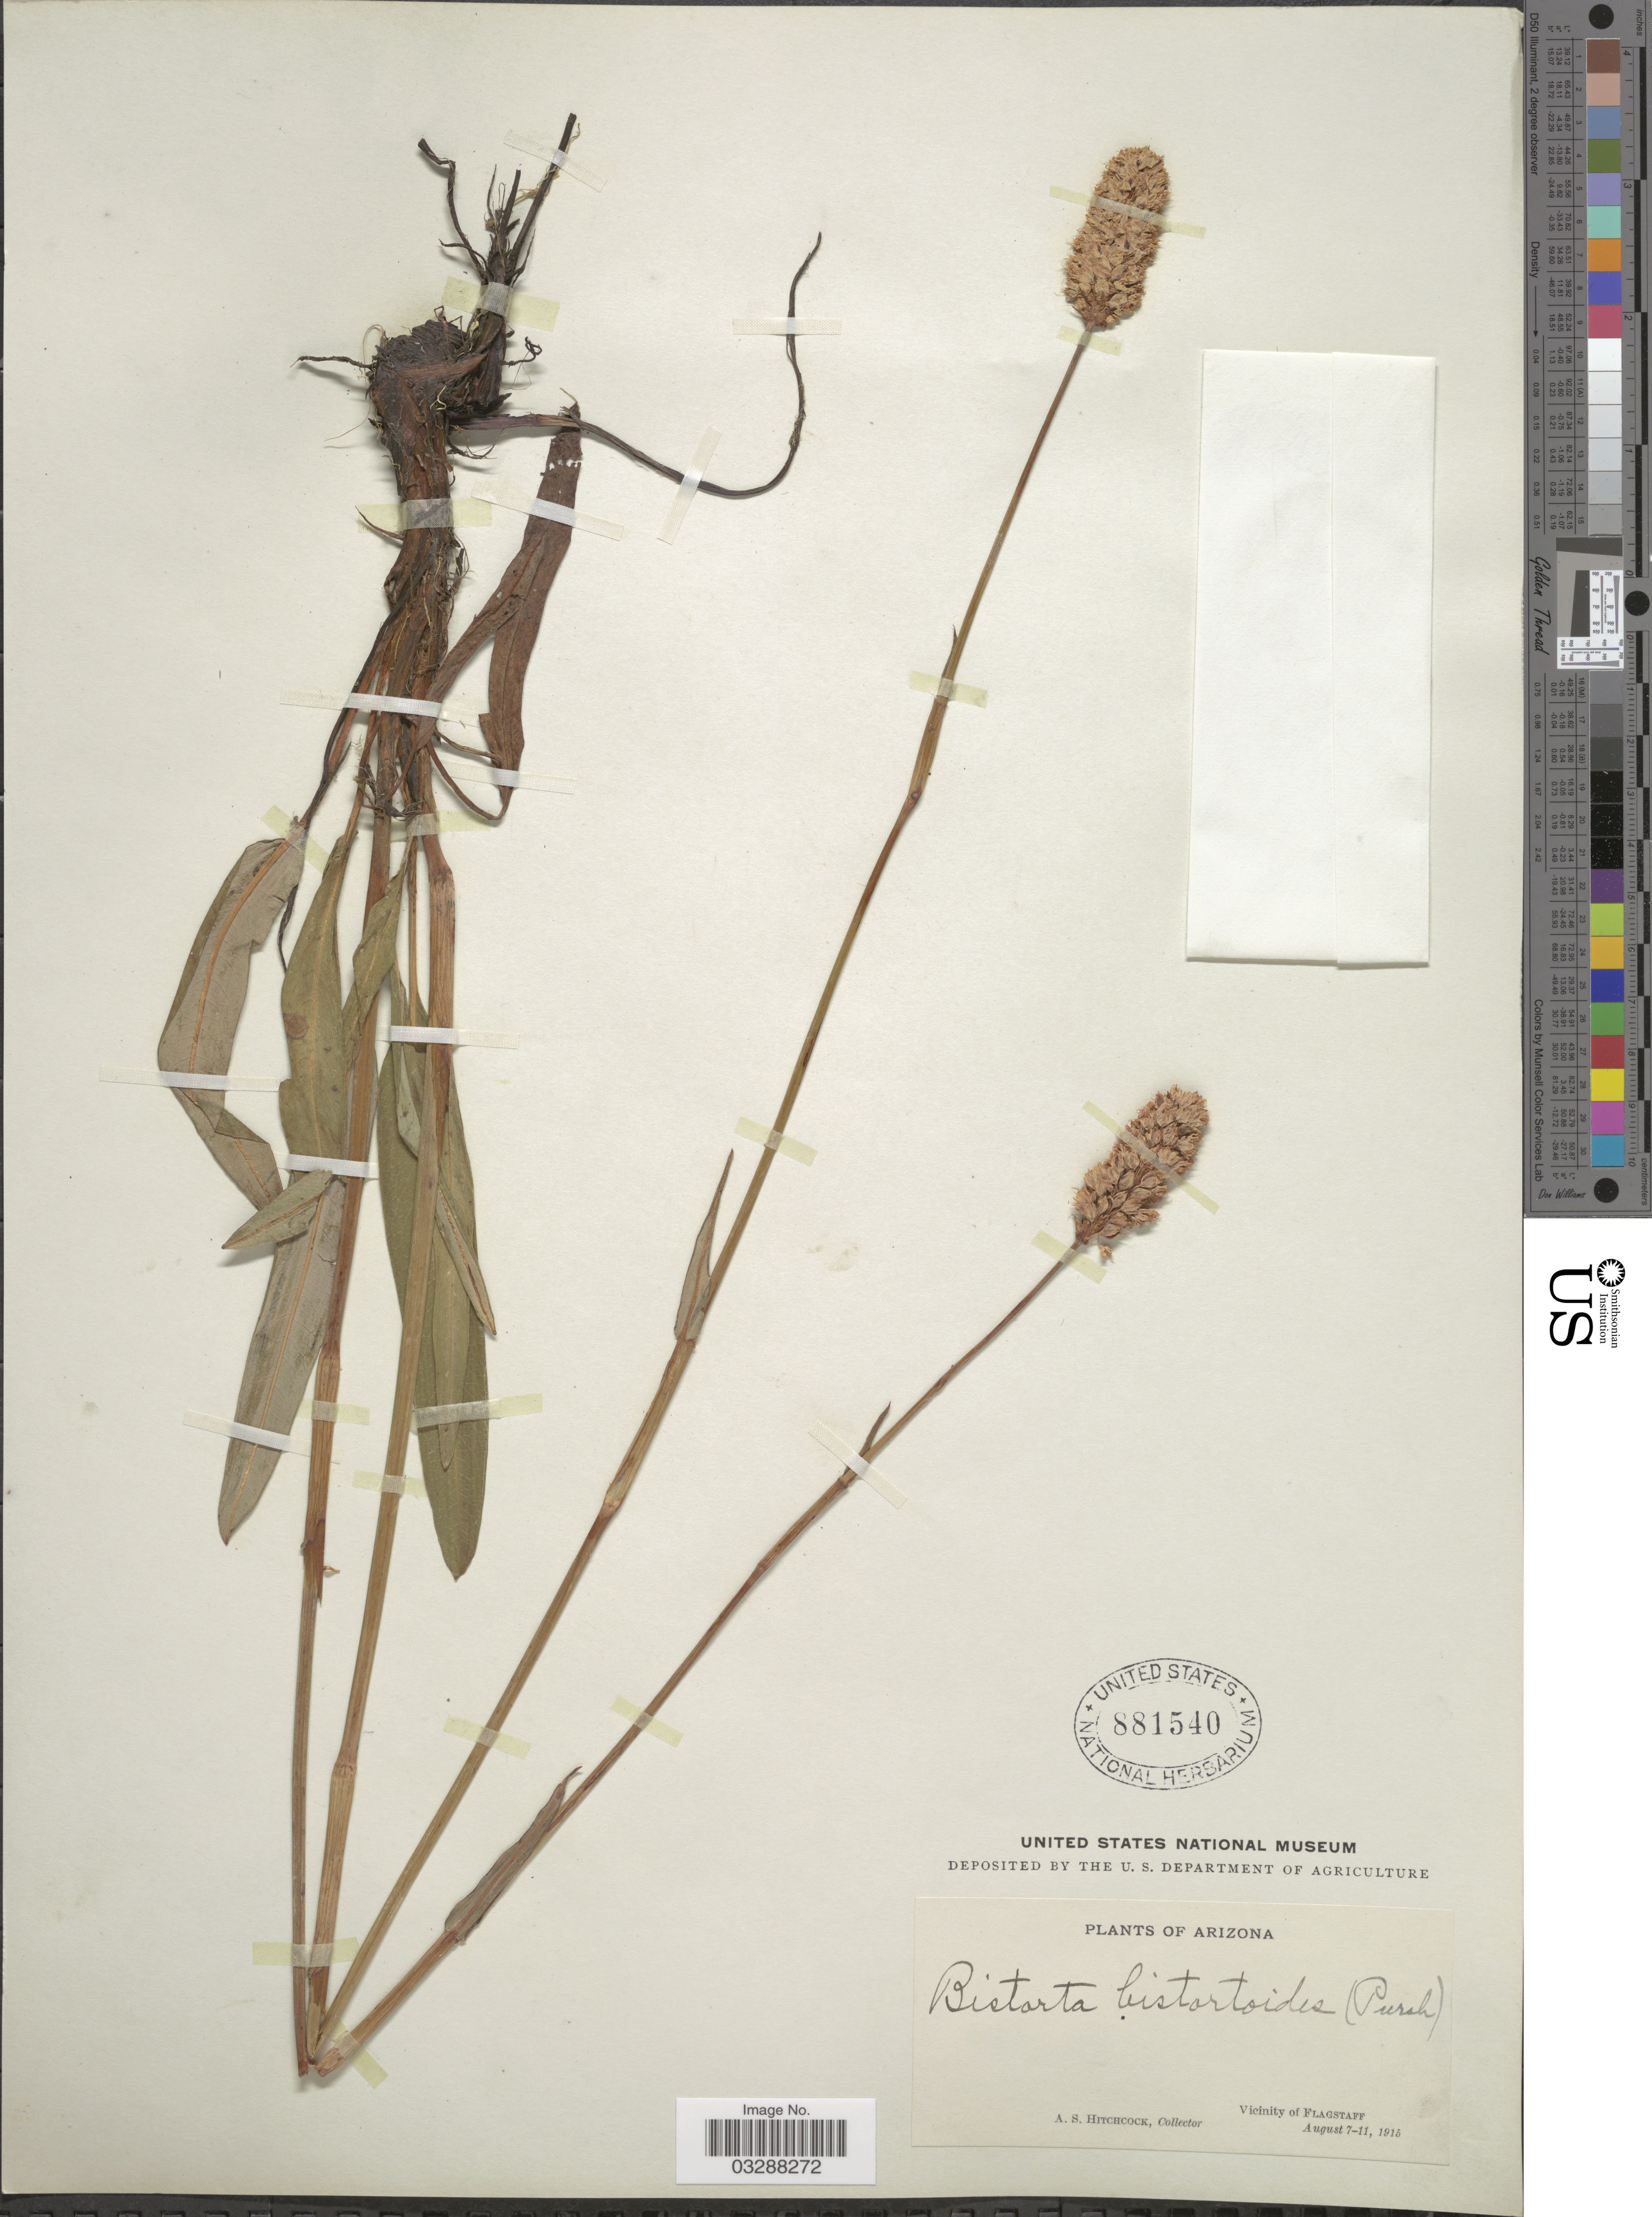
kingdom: Plantae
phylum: Tracheophyta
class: Magnoliopsida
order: Caryophyllales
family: Polygonaceae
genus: Bistorta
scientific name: Bistorta bistortoides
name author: (Pursh) Small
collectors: A. S. Hitchcock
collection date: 1915-08-07/1915-08-11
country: United States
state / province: Arizona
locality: Vicinity of Flagstaff.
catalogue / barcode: US 881540